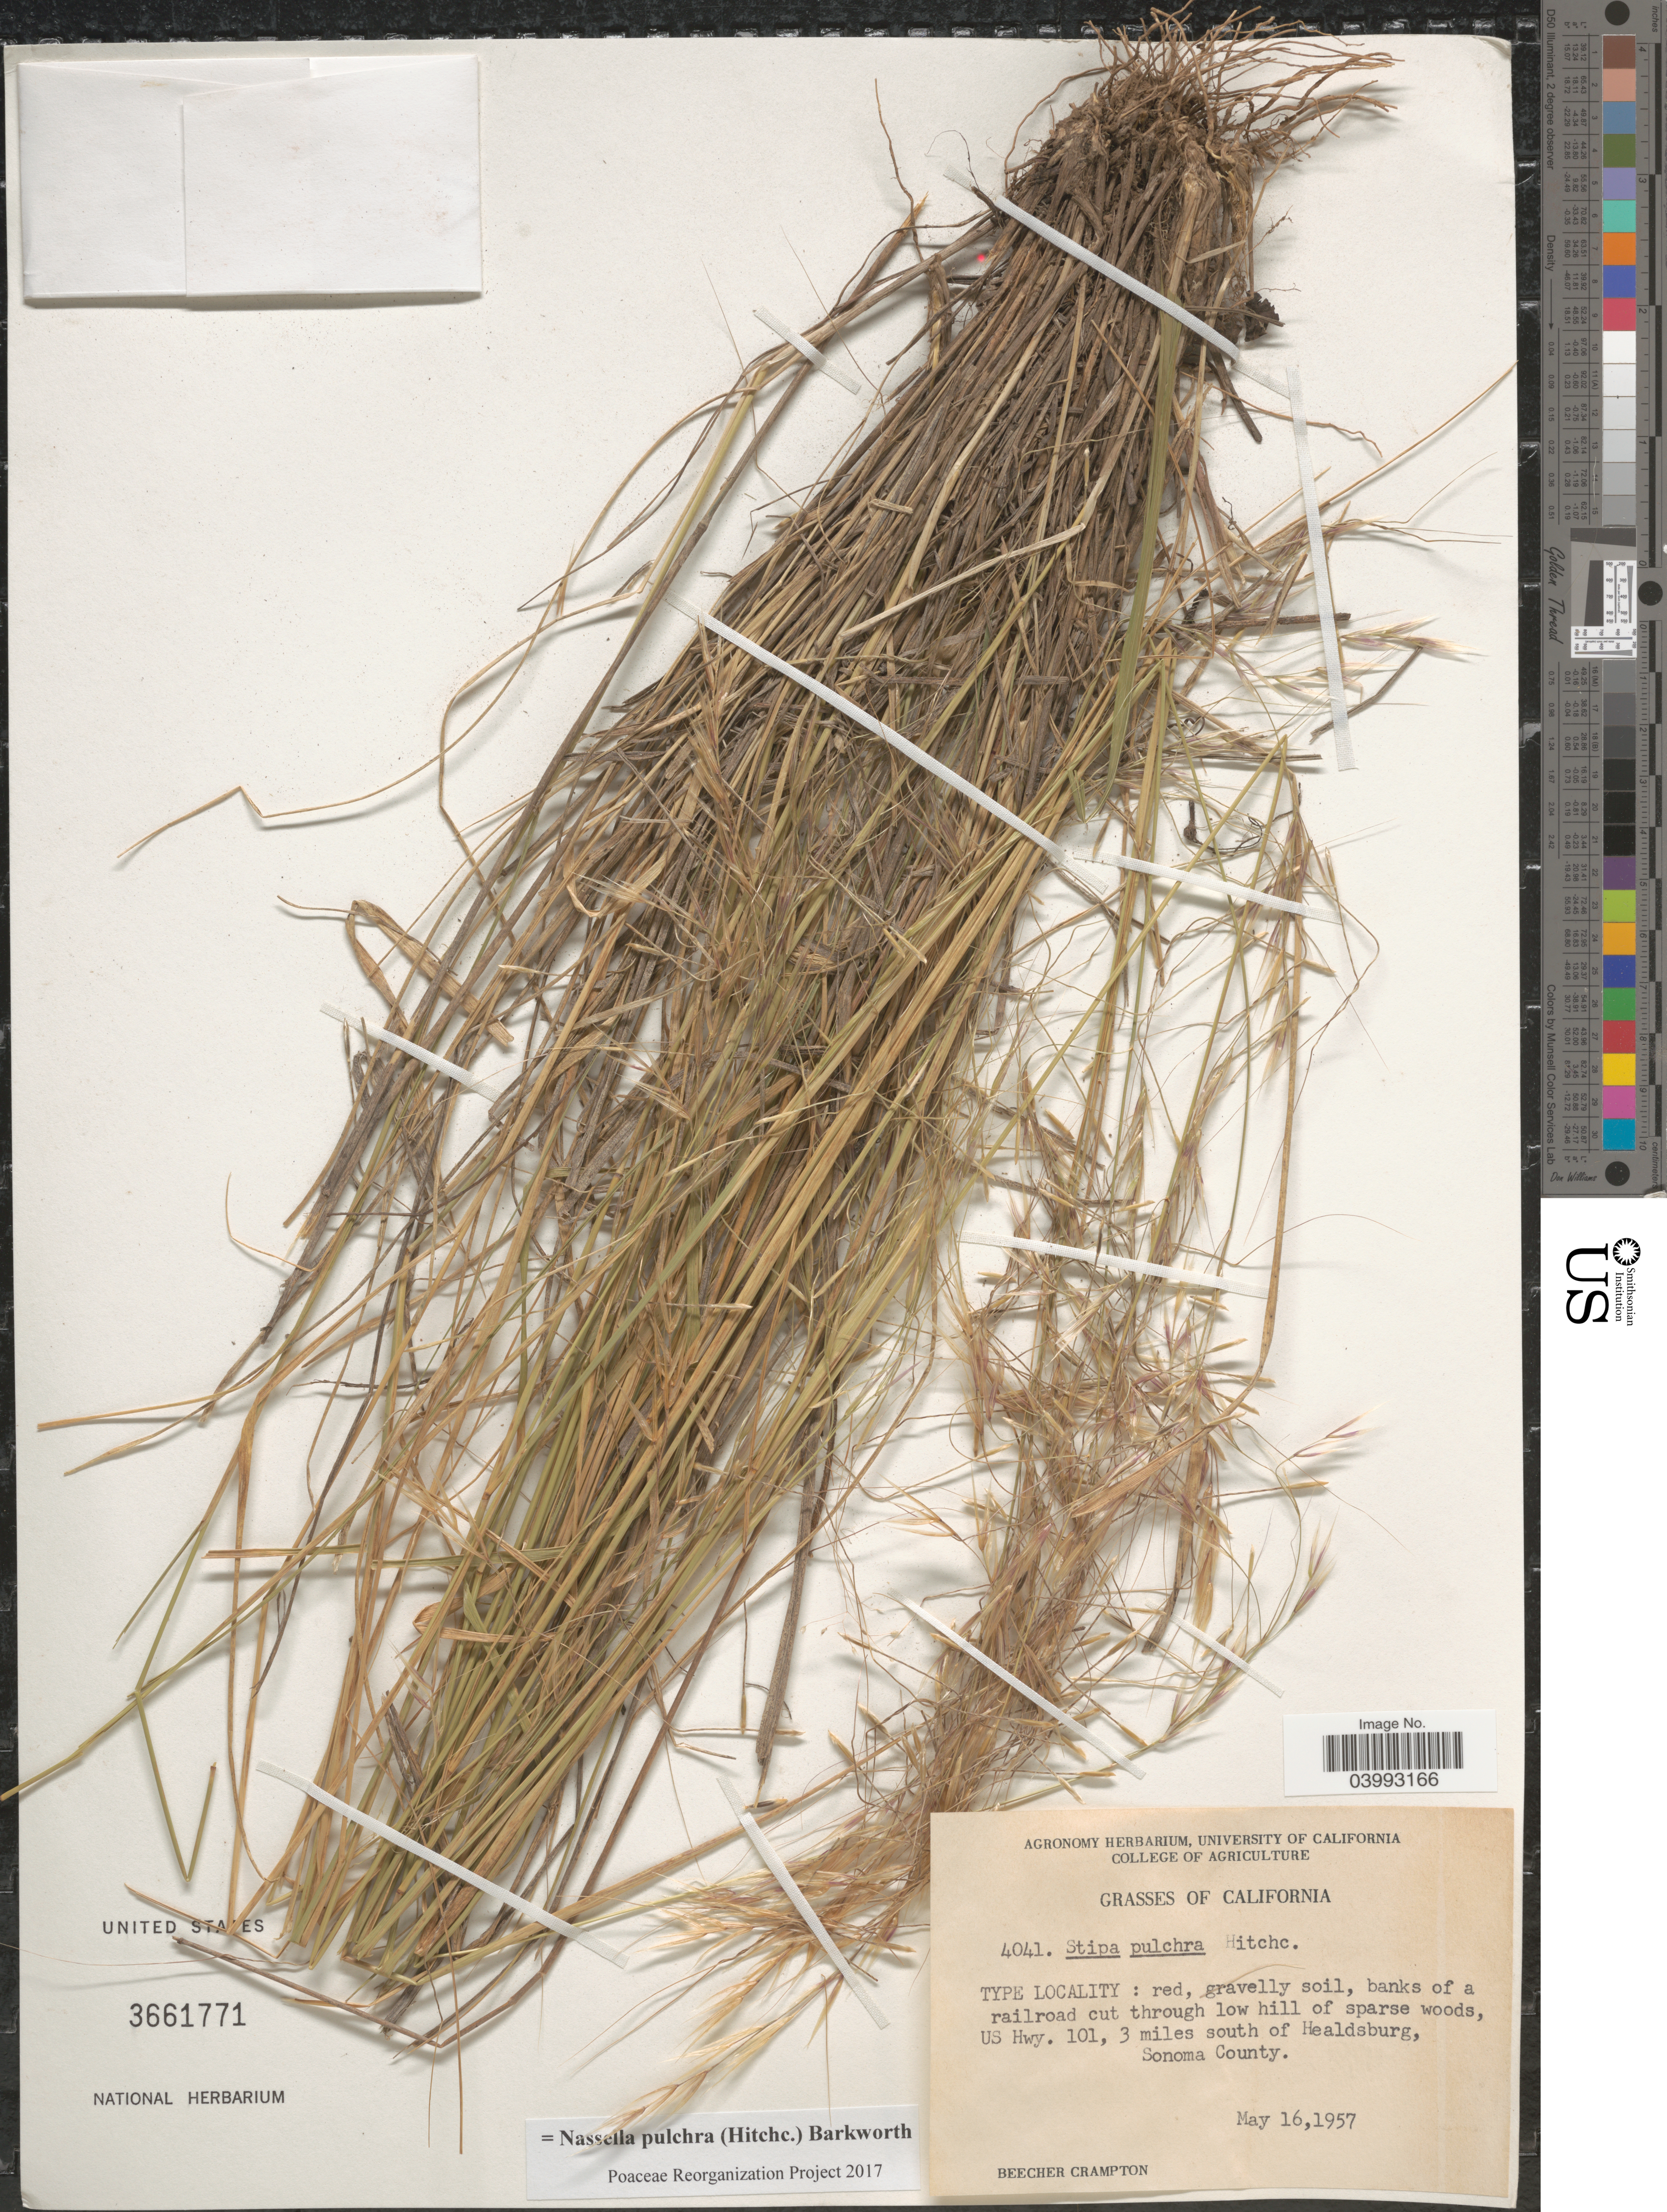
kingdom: Plantae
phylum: Tracheophyta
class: Liliopsida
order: Poales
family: Poaceae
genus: Nassella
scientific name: Nassella pulchra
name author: (Hitchc.) Barkworth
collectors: B. Crampton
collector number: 4041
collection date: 1957-05-16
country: United States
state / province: California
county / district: Sonoma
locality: Banks of a railroad cut through low hill of sparse woods, US Hwy. 101, 3 miles south of Healdsburg, Sonoma County.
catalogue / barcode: US 3661771